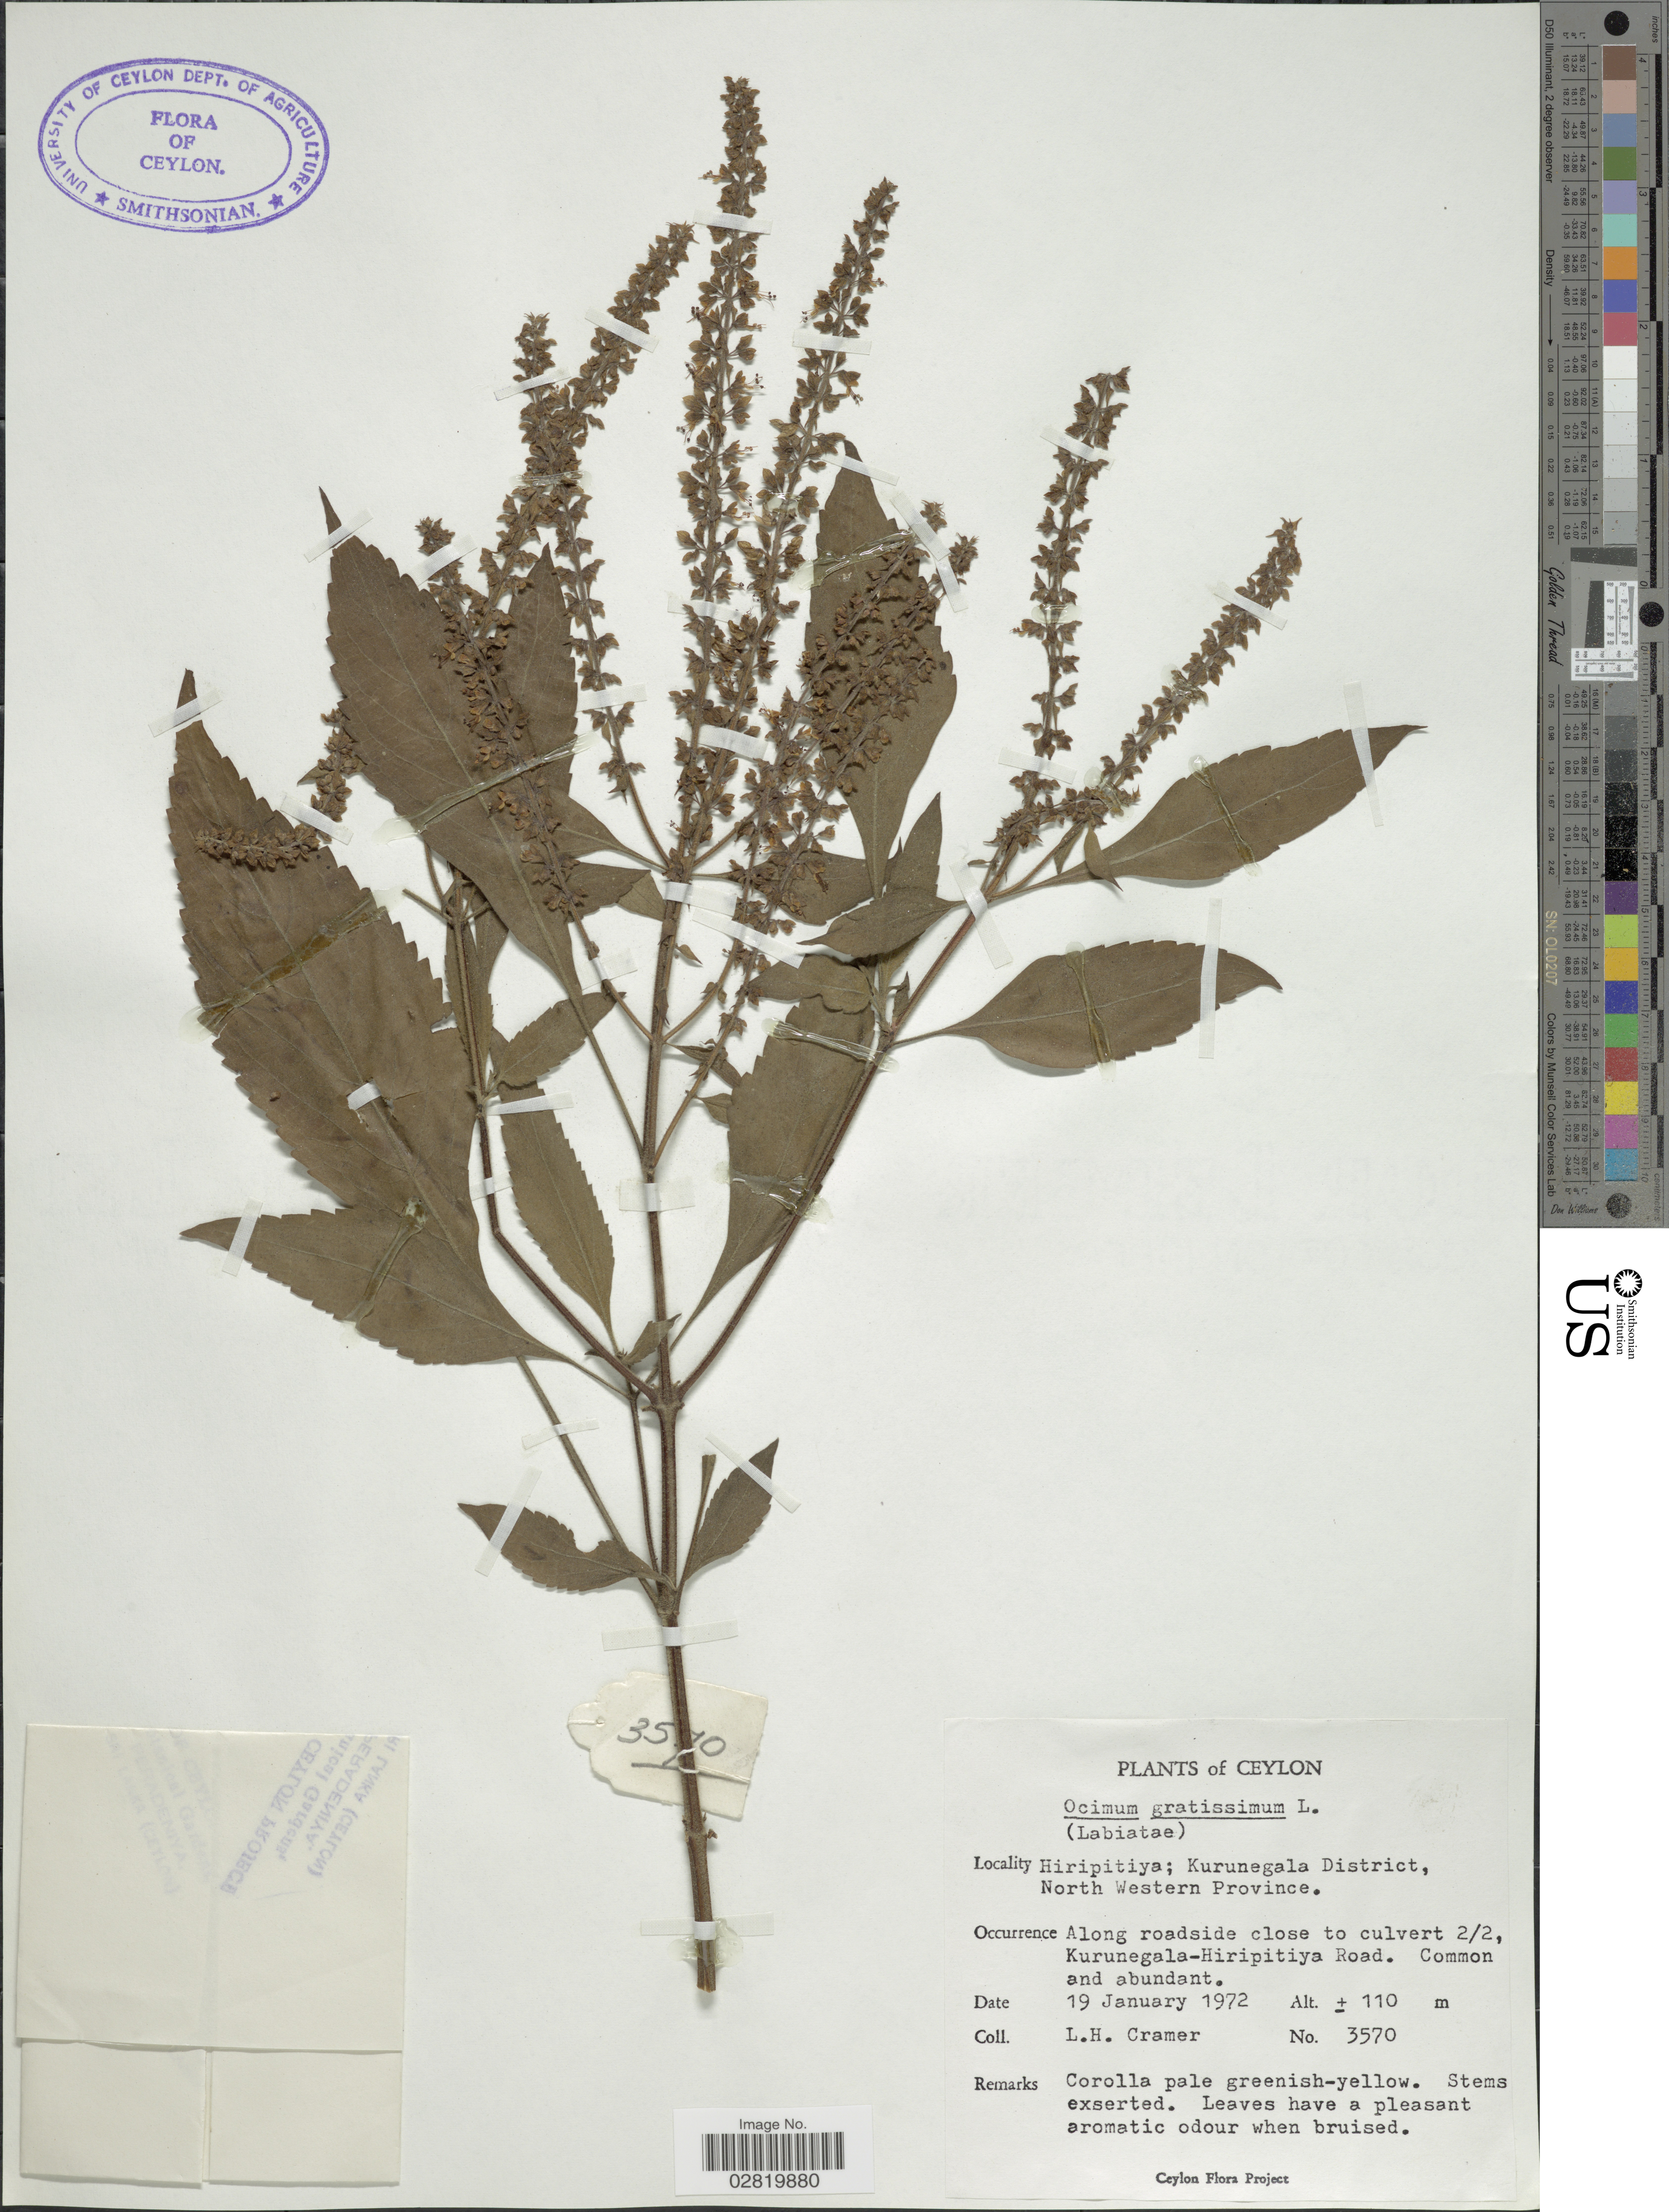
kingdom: Plantae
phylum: Tracheophyta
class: Magnoliopsida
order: Lamiales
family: Lamiaceae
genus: Ocimum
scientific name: Ocimum gratissimum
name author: L.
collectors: L. H. Cramer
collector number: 3570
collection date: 1972-01-19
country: Sri Lanka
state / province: North Western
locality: Ceylon, Hiripitiya; Kurunegala District, North Western Province, Along roadside close to culvert 2/2, Kurunegala-Hiripitiya Road.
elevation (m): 110